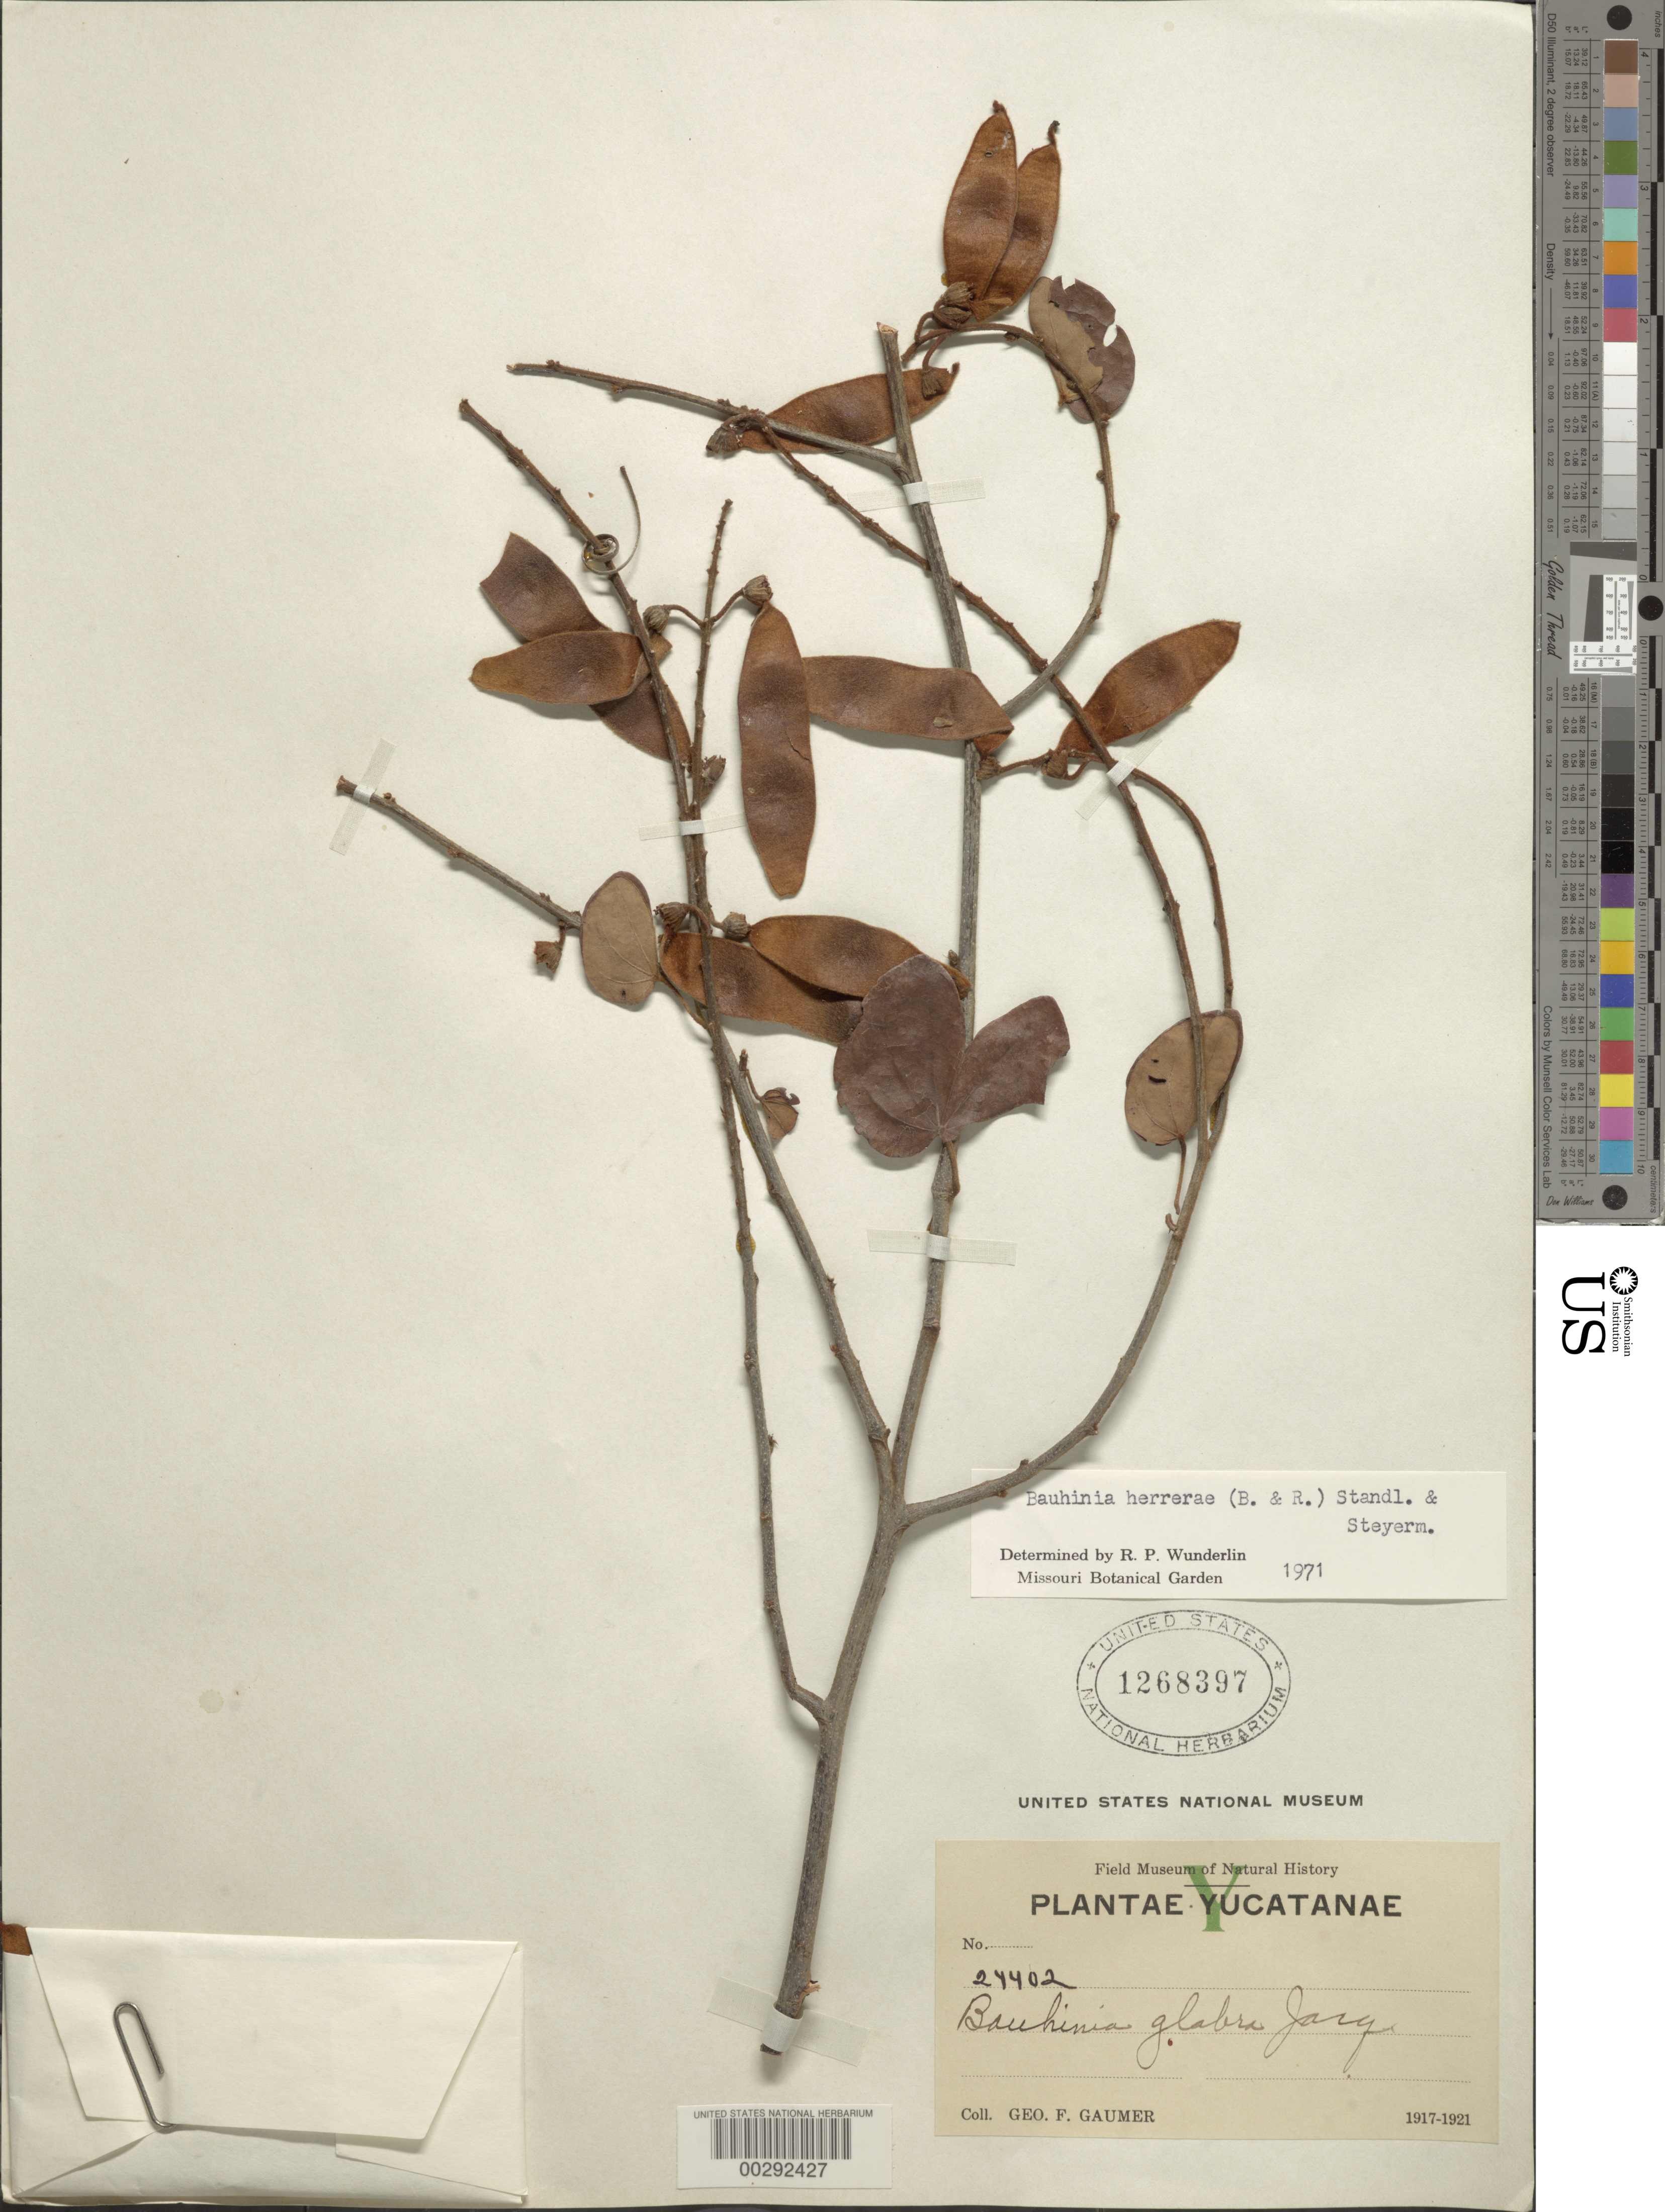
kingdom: Plantae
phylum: Tracheophyta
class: Magnoliopsida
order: Fabales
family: Fabaceae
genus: Bauhinia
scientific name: Bauhinia herrerae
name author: (Britton & Rose) Standl. & Steyerm.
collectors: G. F. Gaumer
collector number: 24402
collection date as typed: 1917 to -- -- 1921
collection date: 1917/1921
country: Mexico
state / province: Yucatán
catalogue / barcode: US 1268397